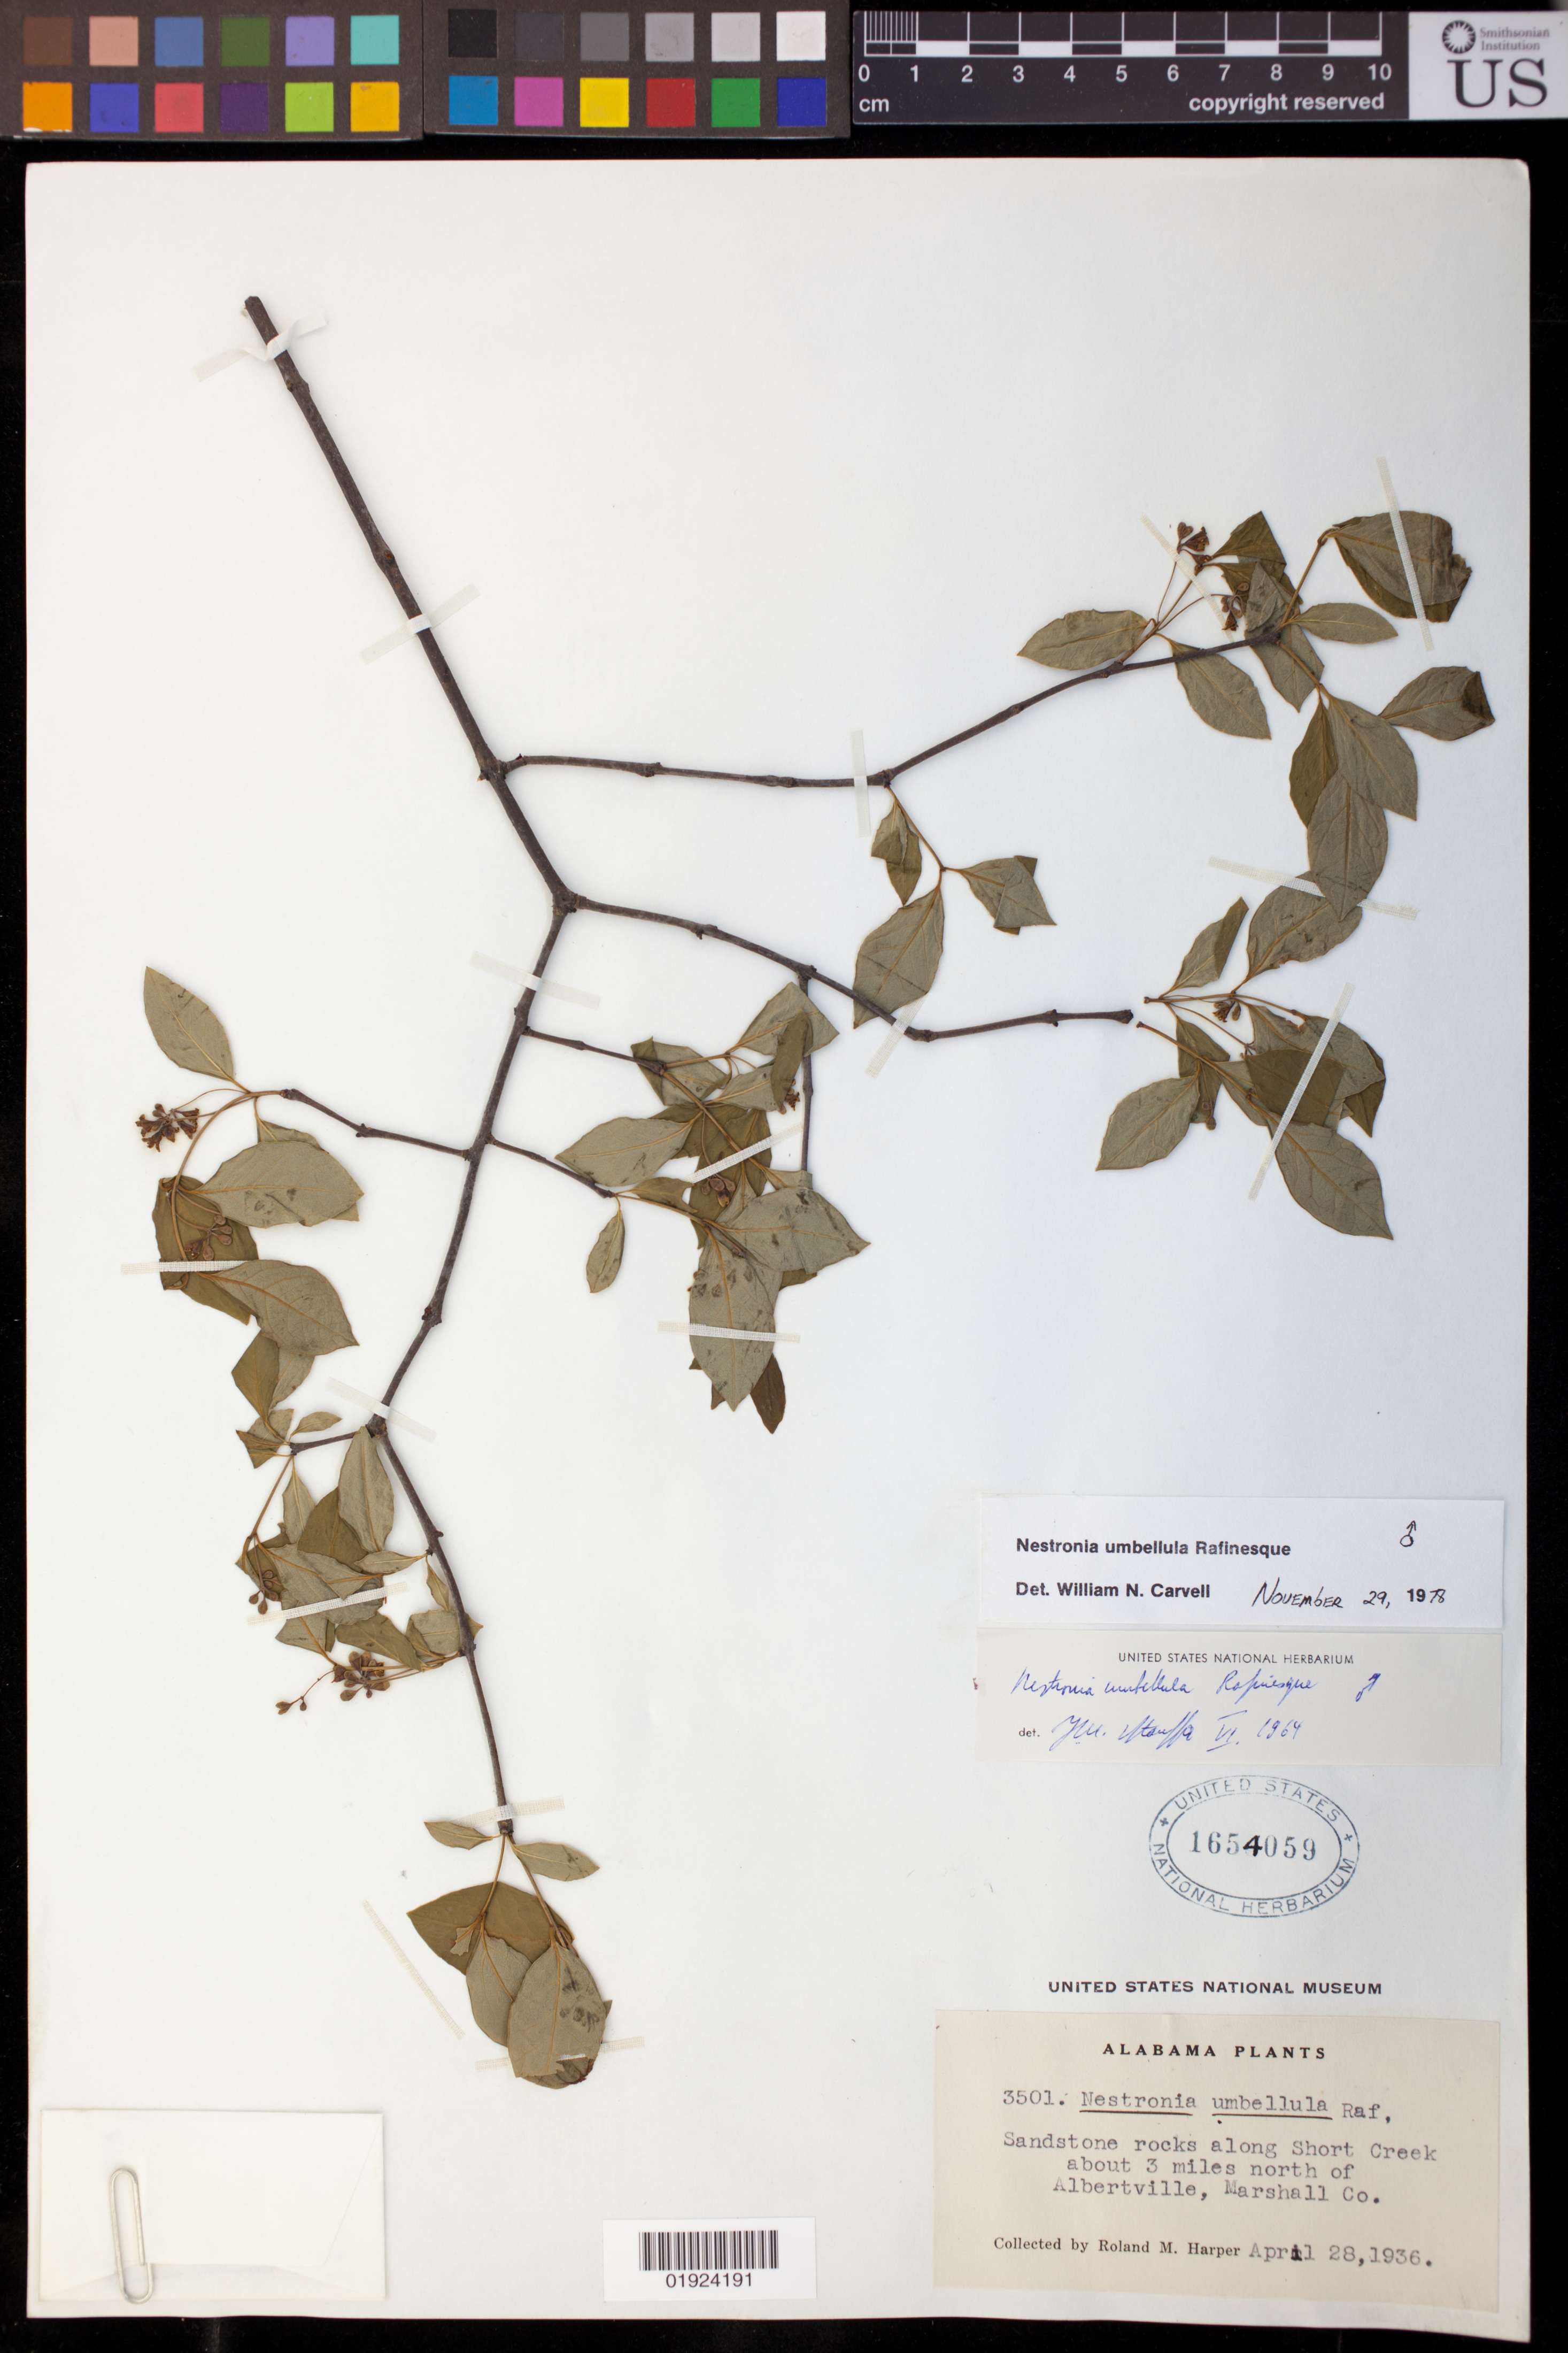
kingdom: Plantae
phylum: Tracheophyta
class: Magnoliopsida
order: Santalales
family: Santalaceae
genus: Nestronia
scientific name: Nestronia umbellula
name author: Raf.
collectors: R. M. Harper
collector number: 3501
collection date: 1936-04-28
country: United States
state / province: Alabama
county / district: Marshall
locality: Along Short Creek about 3 miles north of Albertville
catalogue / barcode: US 1654059